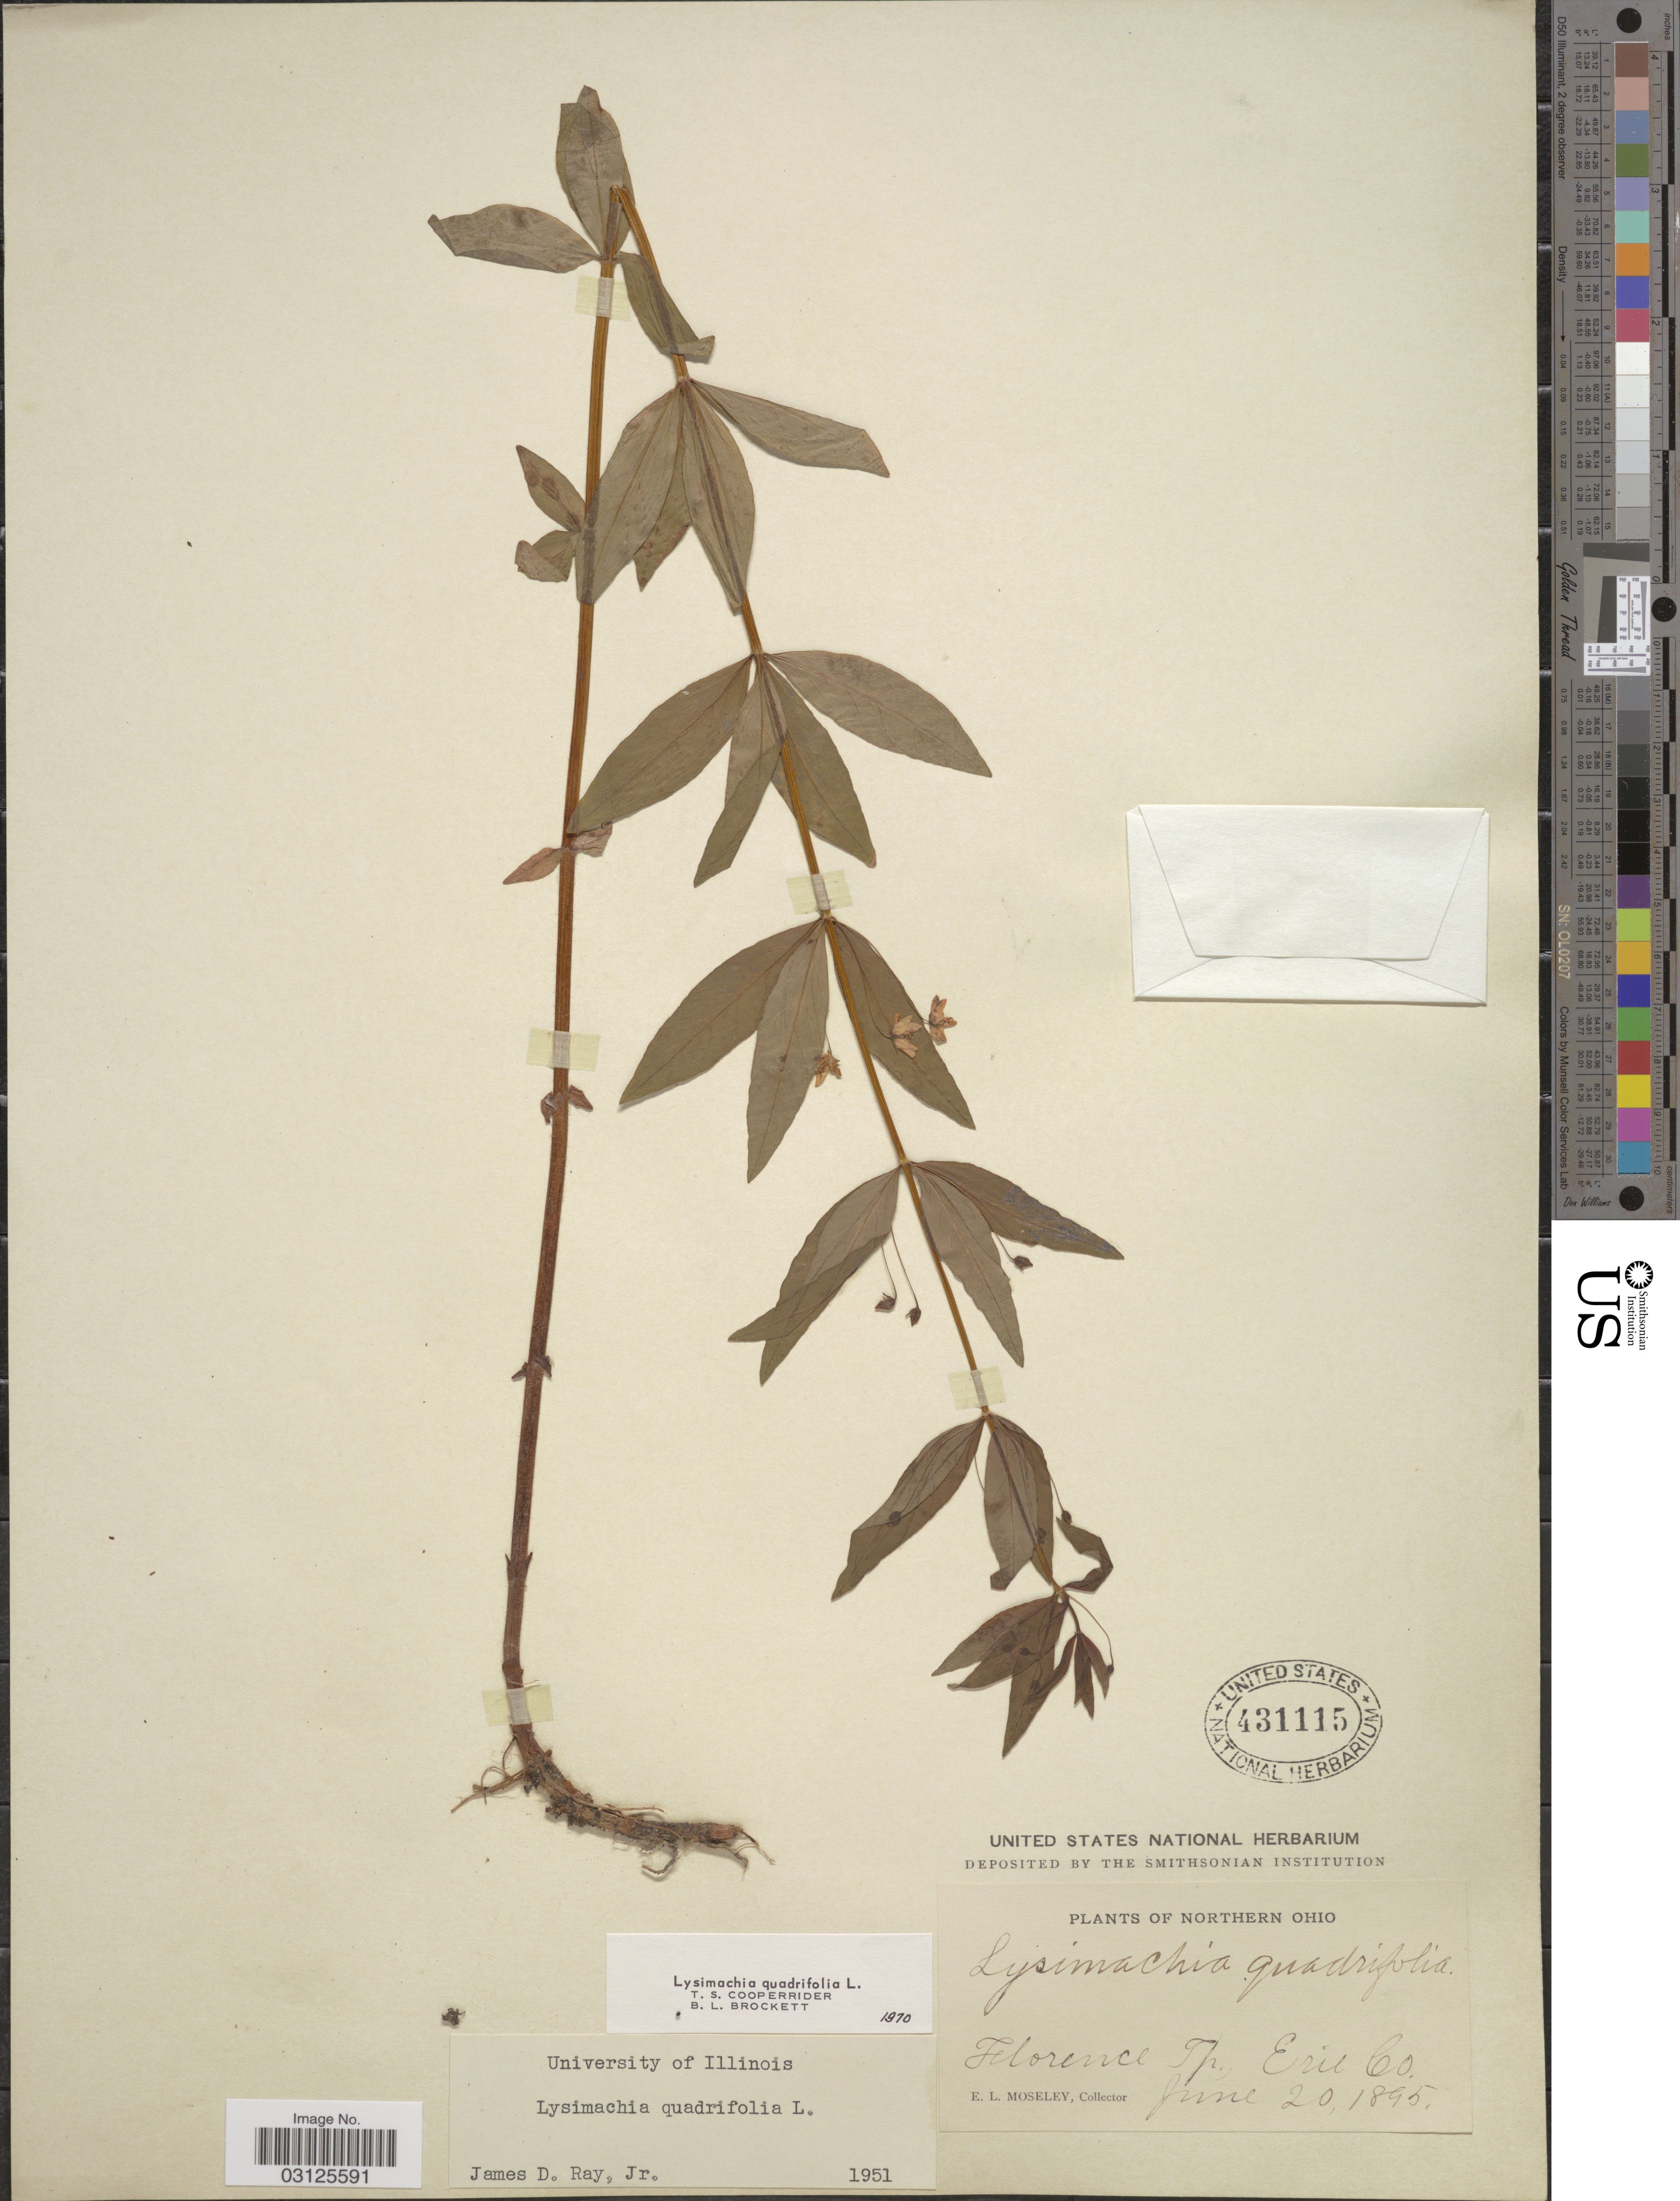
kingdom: Plantae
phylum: Tracheophyta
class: Magnoliopsida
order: Ericales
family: Primulaceae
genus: Lysimachia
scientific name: Lysimachia quadrifolia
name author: L.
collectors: E. Moseley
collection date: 1895-06-20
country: United States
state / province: Ohio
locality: Florence Tp., Erie Co., Northern Ohio.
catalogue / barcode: US 431115